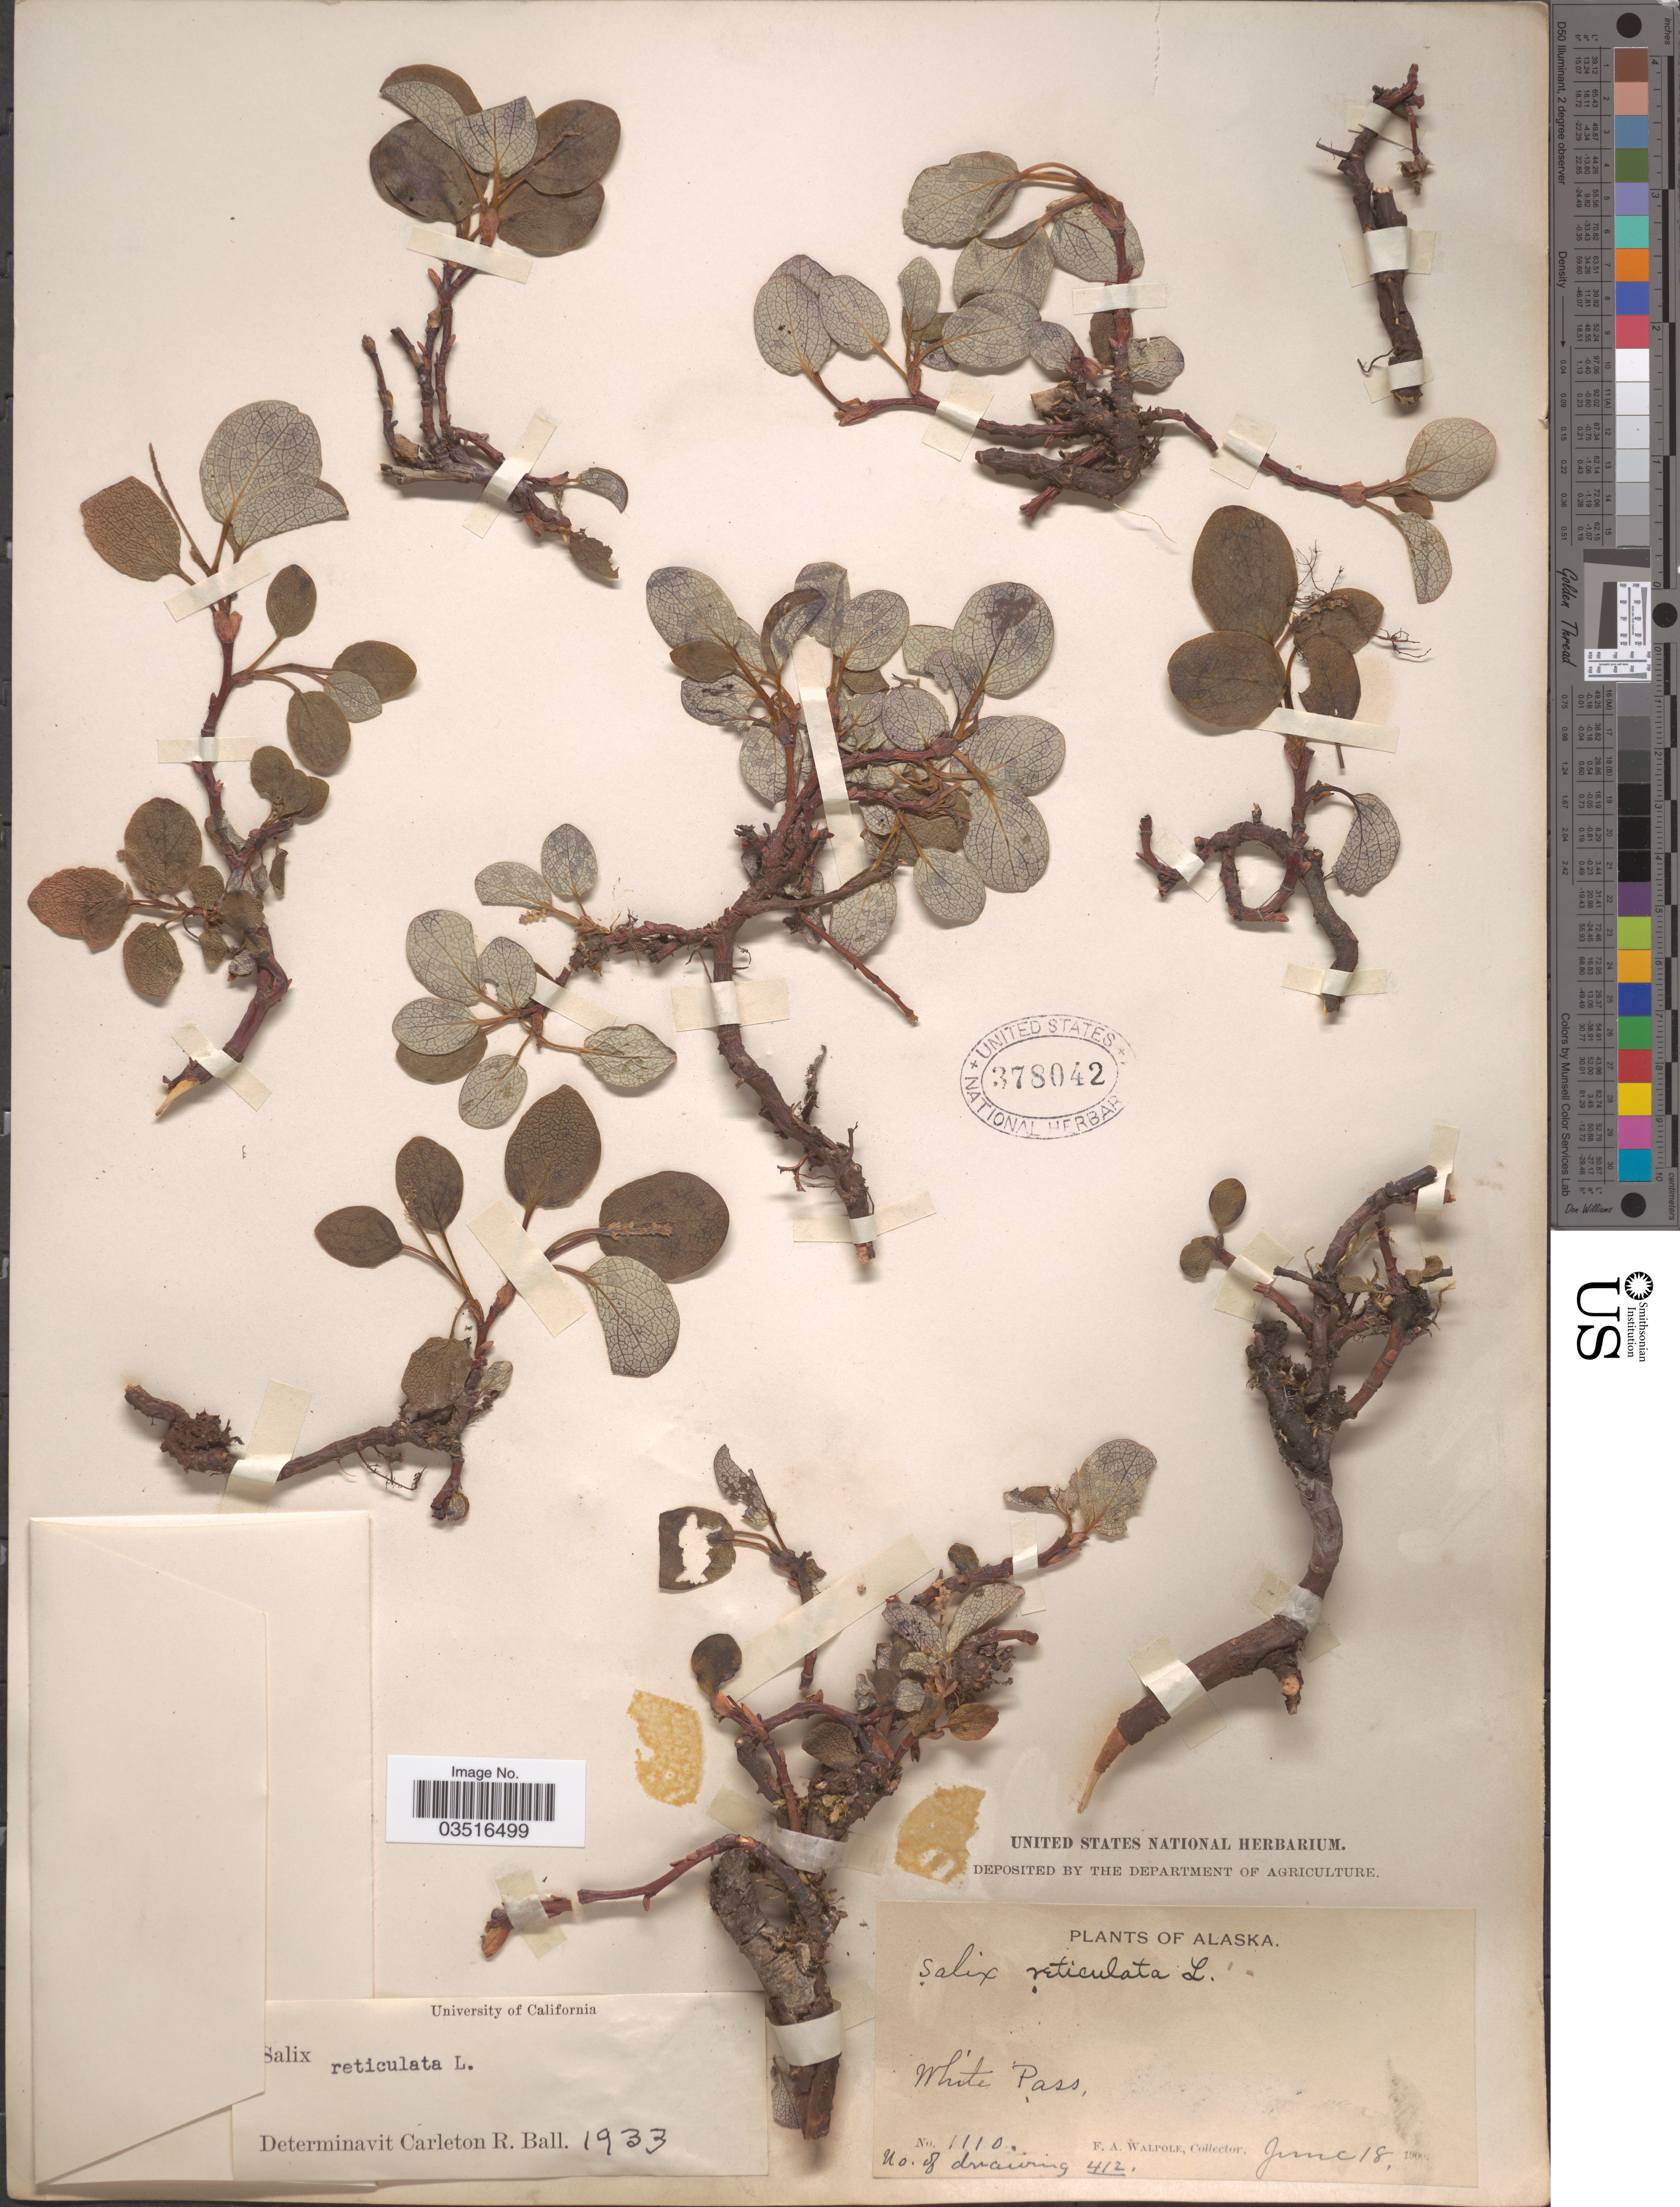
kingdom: Plantae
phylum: Tracheophyta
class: Magnoliopsida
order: Malpighiales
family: Salicaceae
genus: Salix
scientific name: Salix reticulata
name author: L.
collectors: F. Walpole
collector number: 1110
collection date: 1900-06-18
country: United States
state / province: Alaska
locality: White Pass.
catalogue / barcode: US 378042